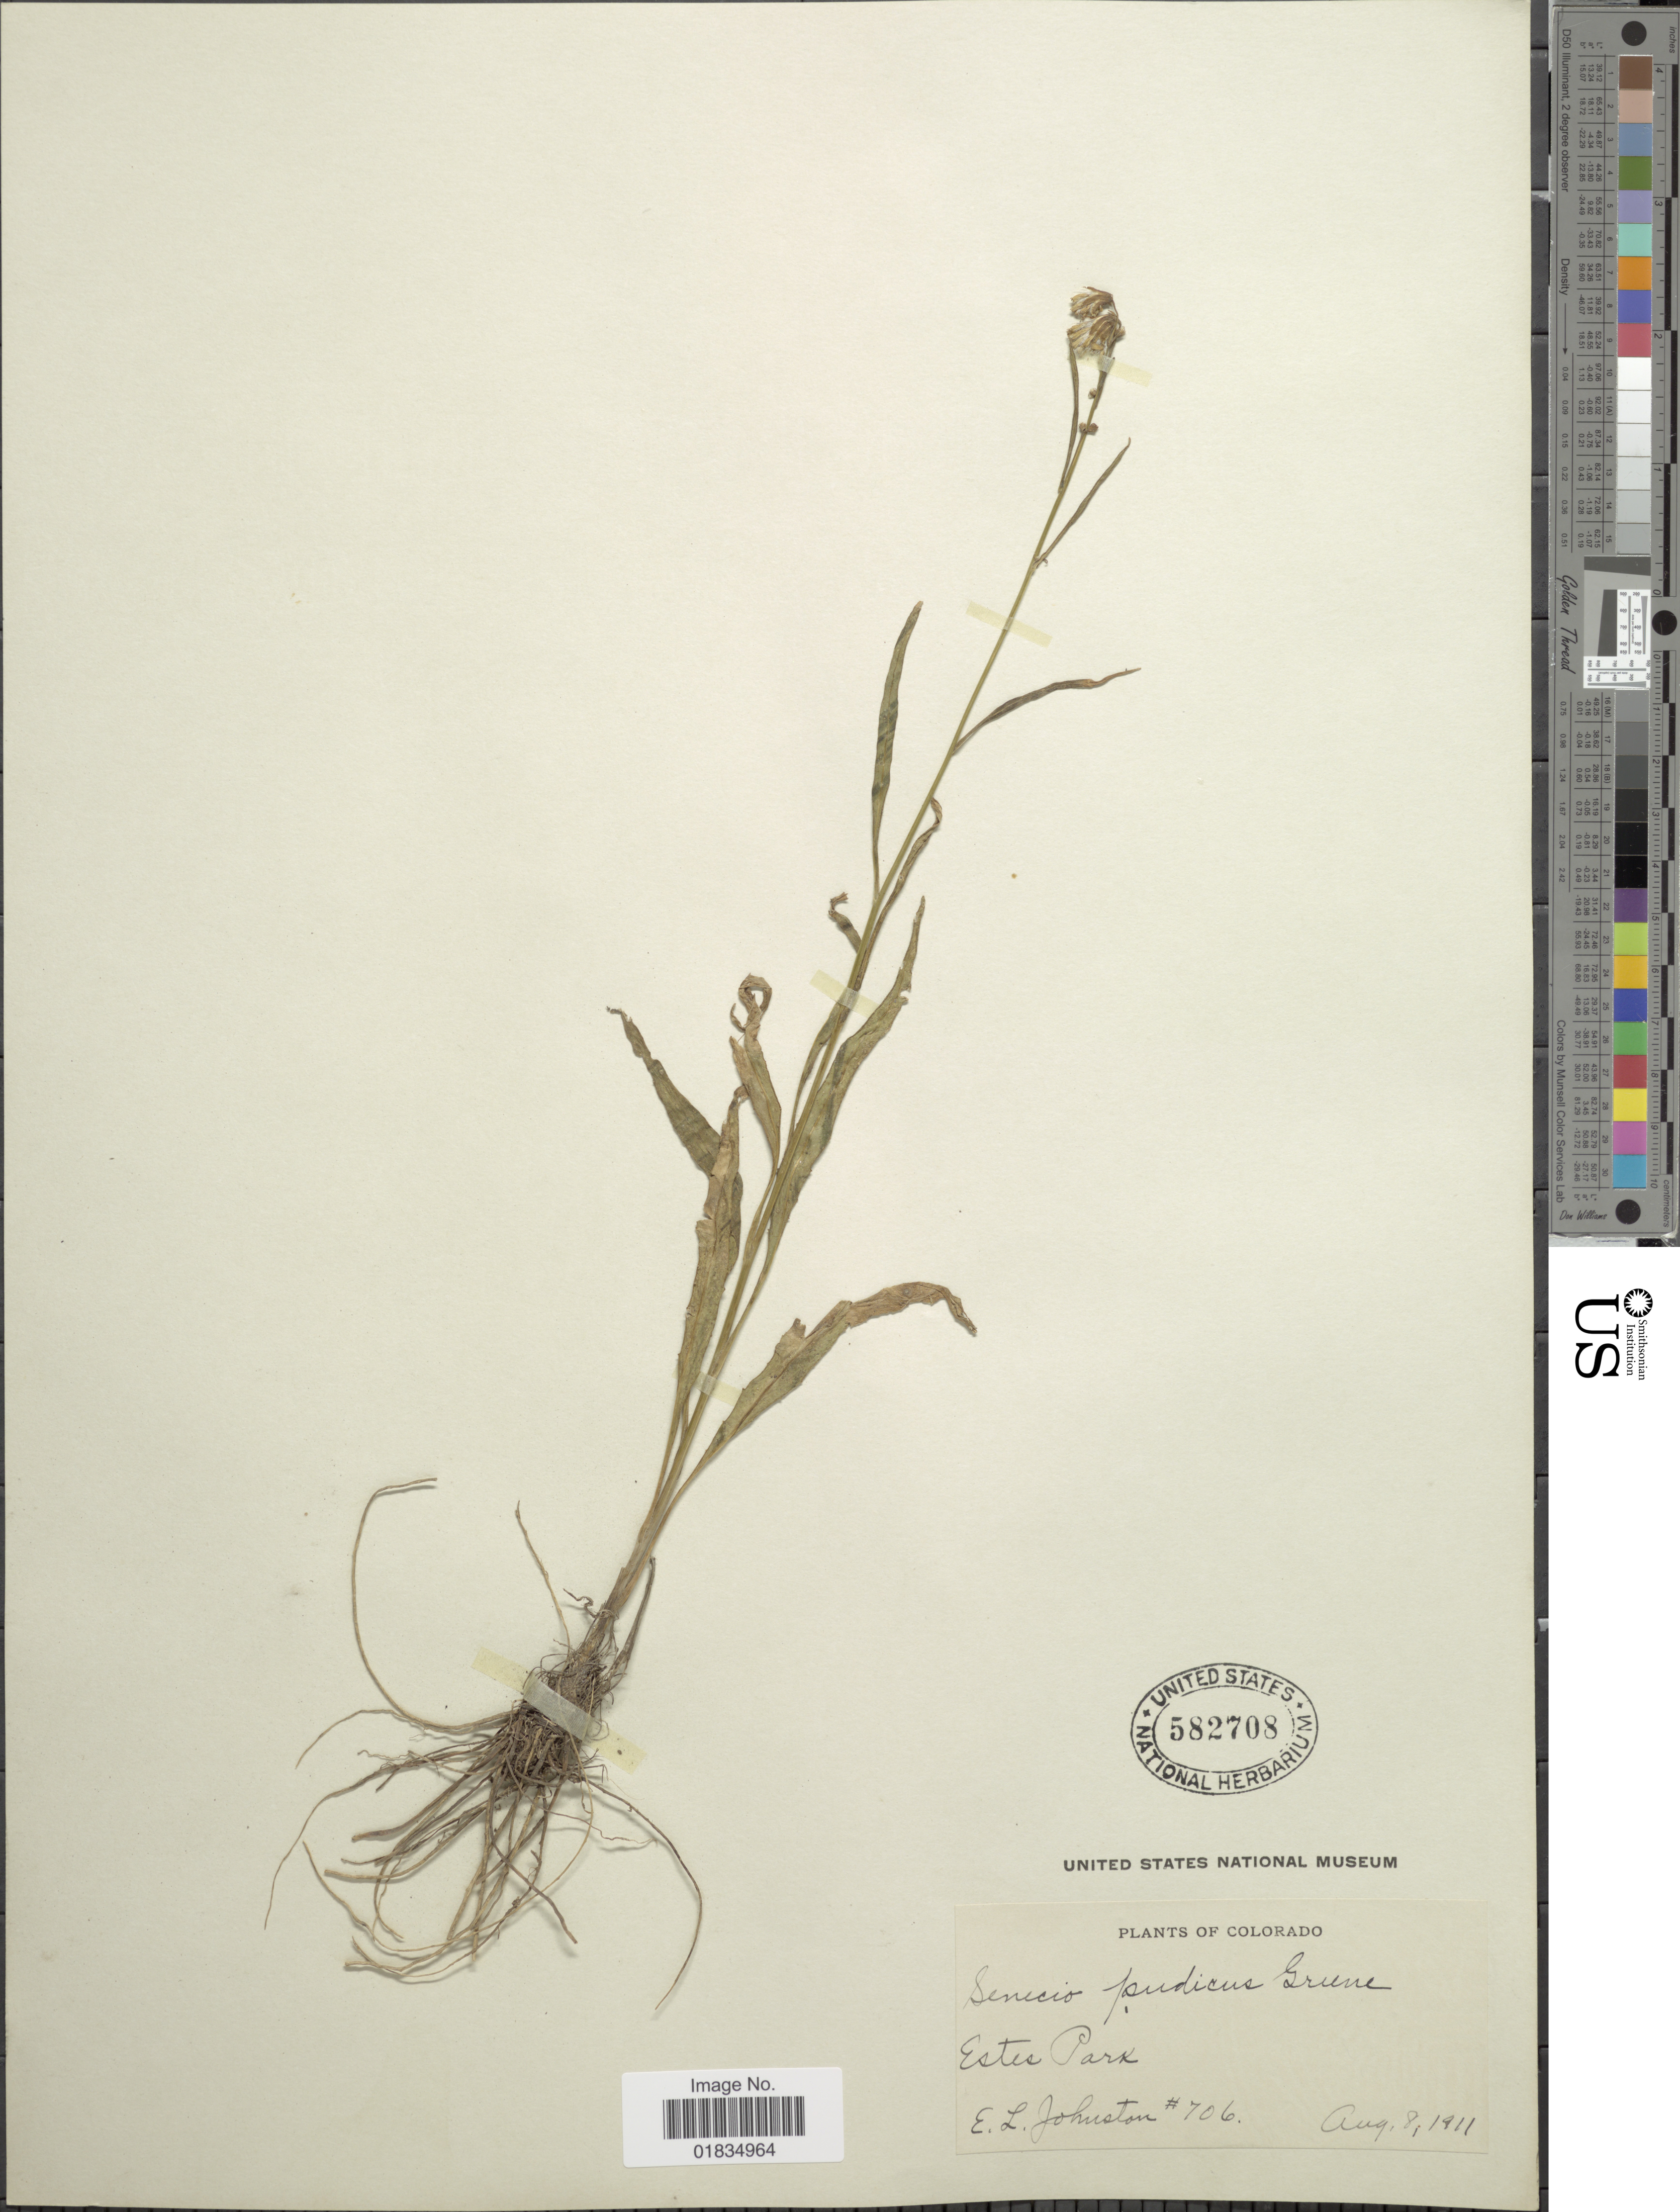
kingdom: Plantae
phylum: Tracheophyta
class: Magnoliopsida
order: Asterales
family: Asteraceae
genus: Senecio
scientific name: Senecio pudicus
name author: Greene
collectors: E. L. Johnston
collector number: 706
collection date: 1911-08-08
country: United States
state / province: Colorado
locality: Estes Park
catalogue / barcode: US 582708